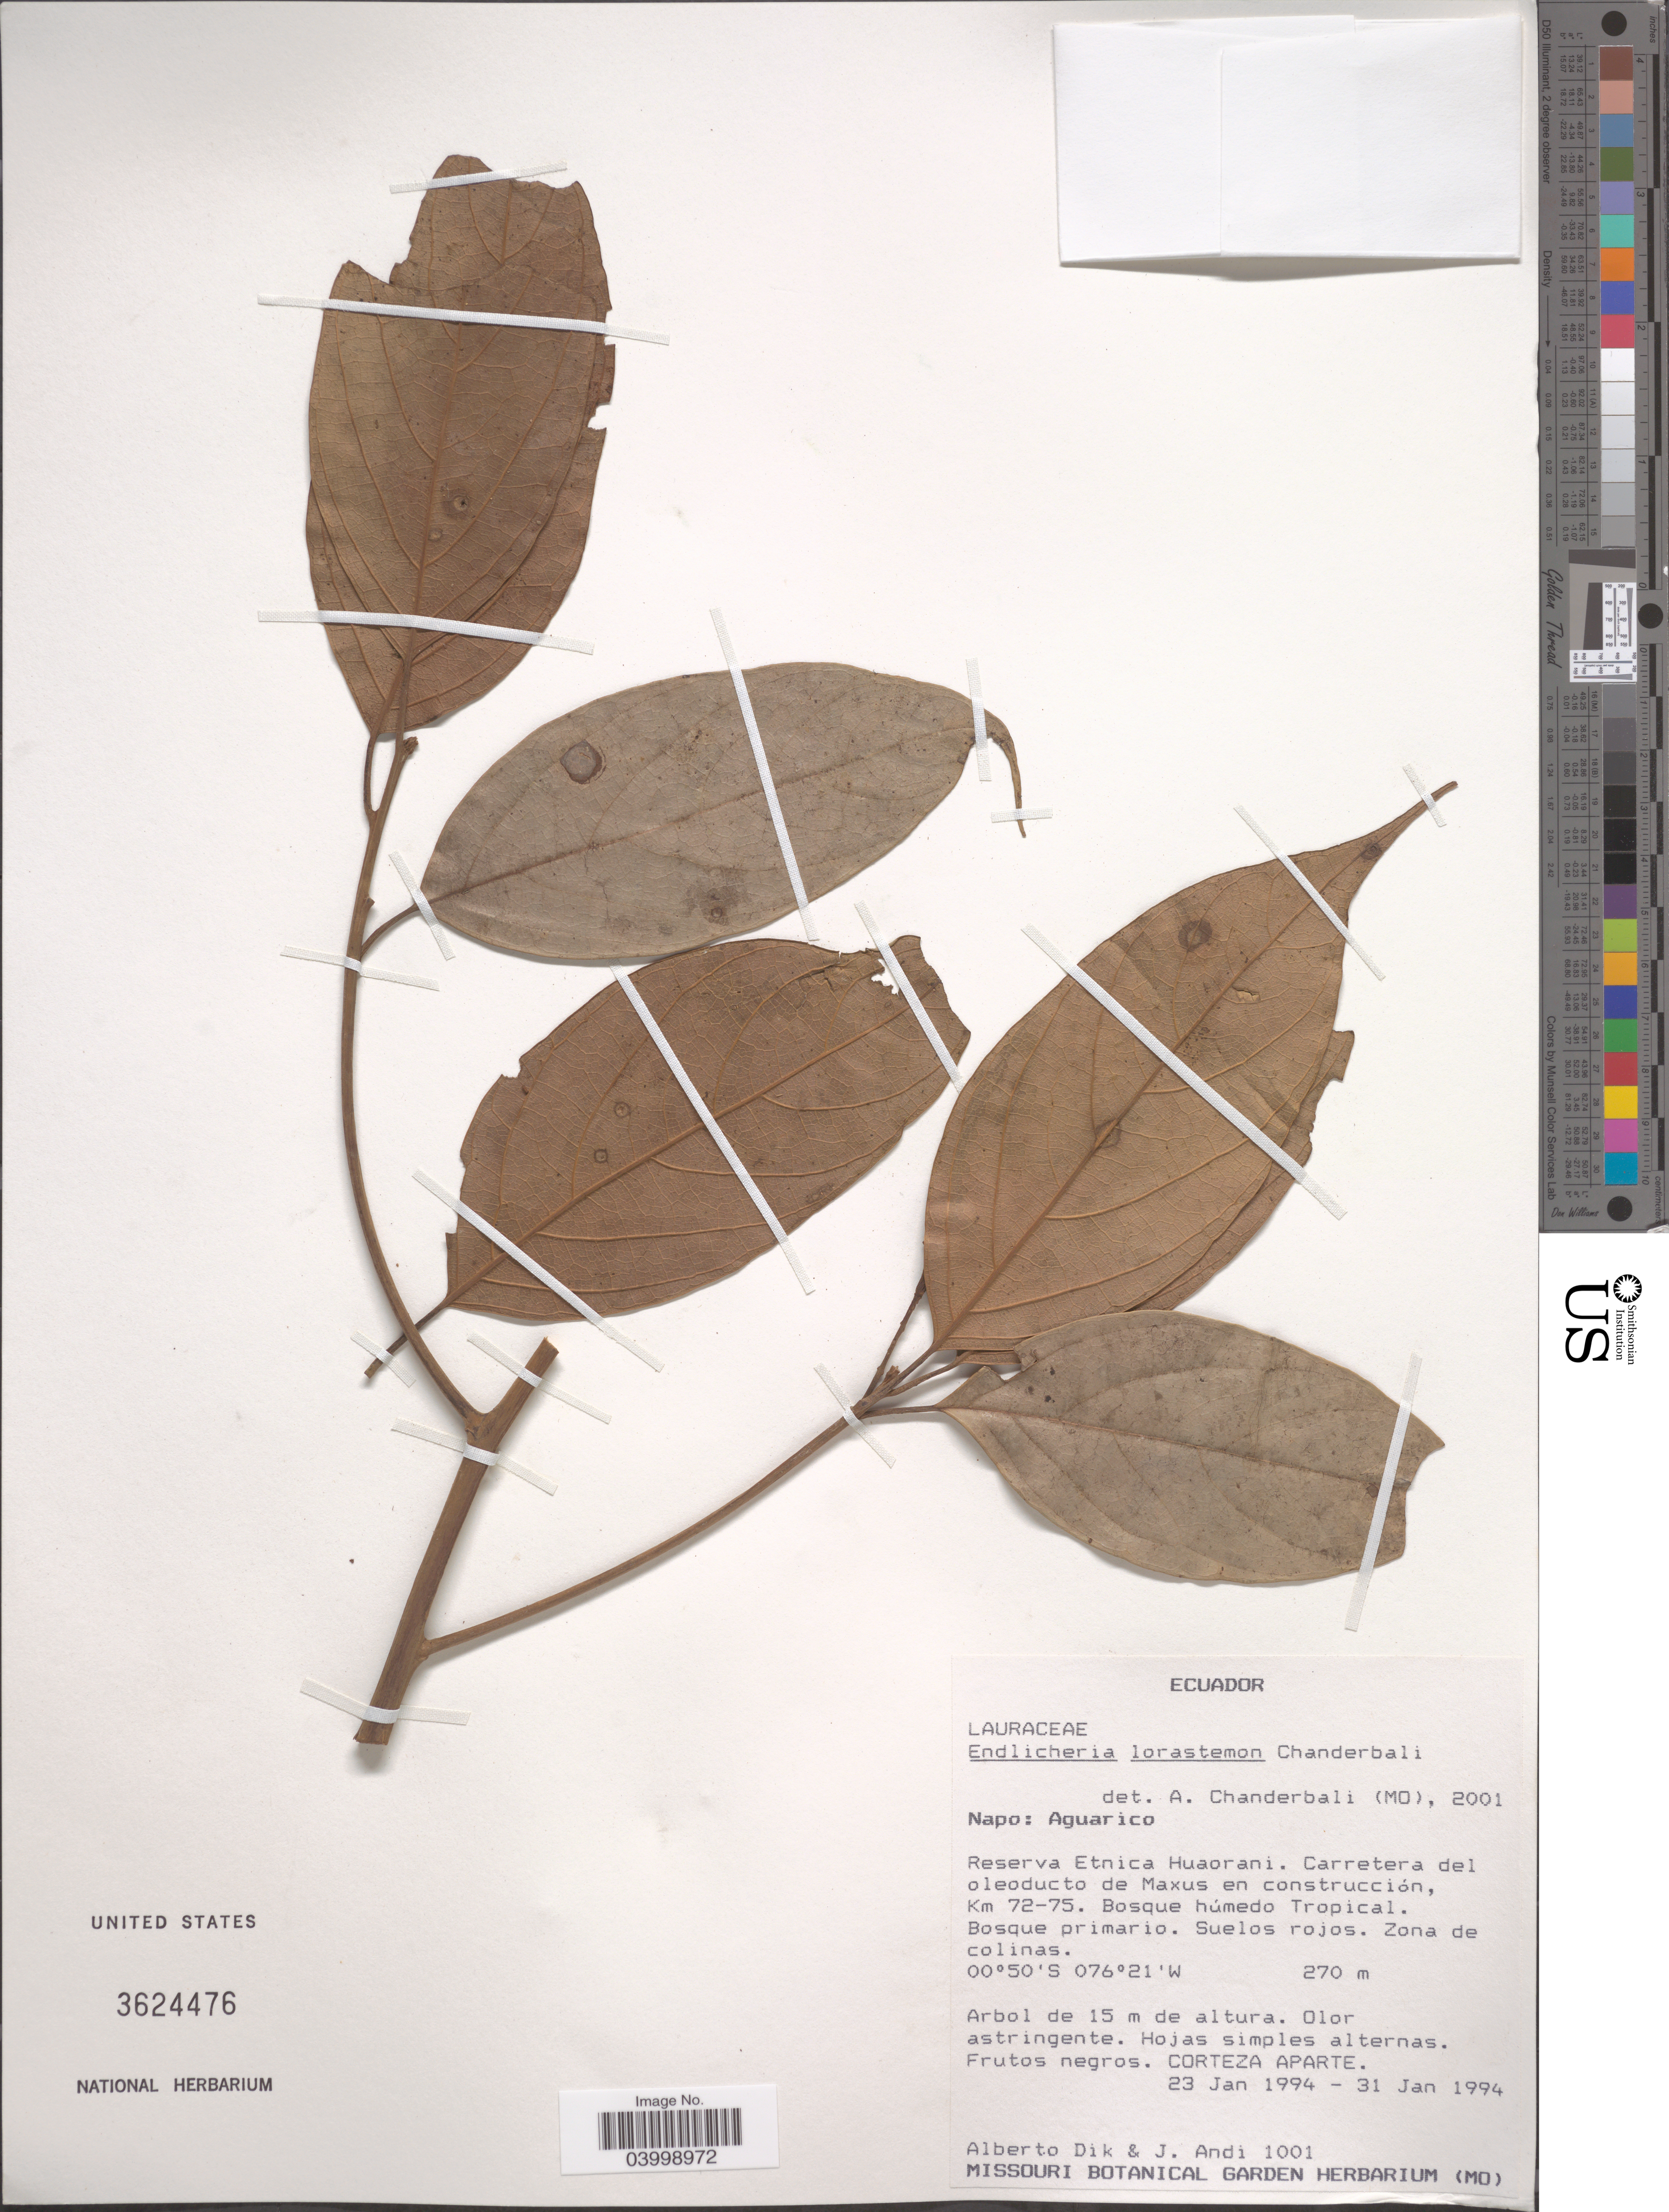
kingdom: Plantae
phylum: Tracheophyta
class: Magnoliopsida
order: Laurales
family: Lauraceae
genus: Endlicheria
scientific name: Endlicheria lorastemon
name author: Chanderb.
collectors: A. Dik & J. Andi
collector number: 1001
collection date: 1994-01-23/1994-01-31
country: Ecuador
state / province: Napo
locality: Aguarico. Reserva Etnica Huaoroni. Carretera del oleoducto de Maxus en construcción Km. 72-75.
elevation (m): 270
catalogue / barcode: US 3624476